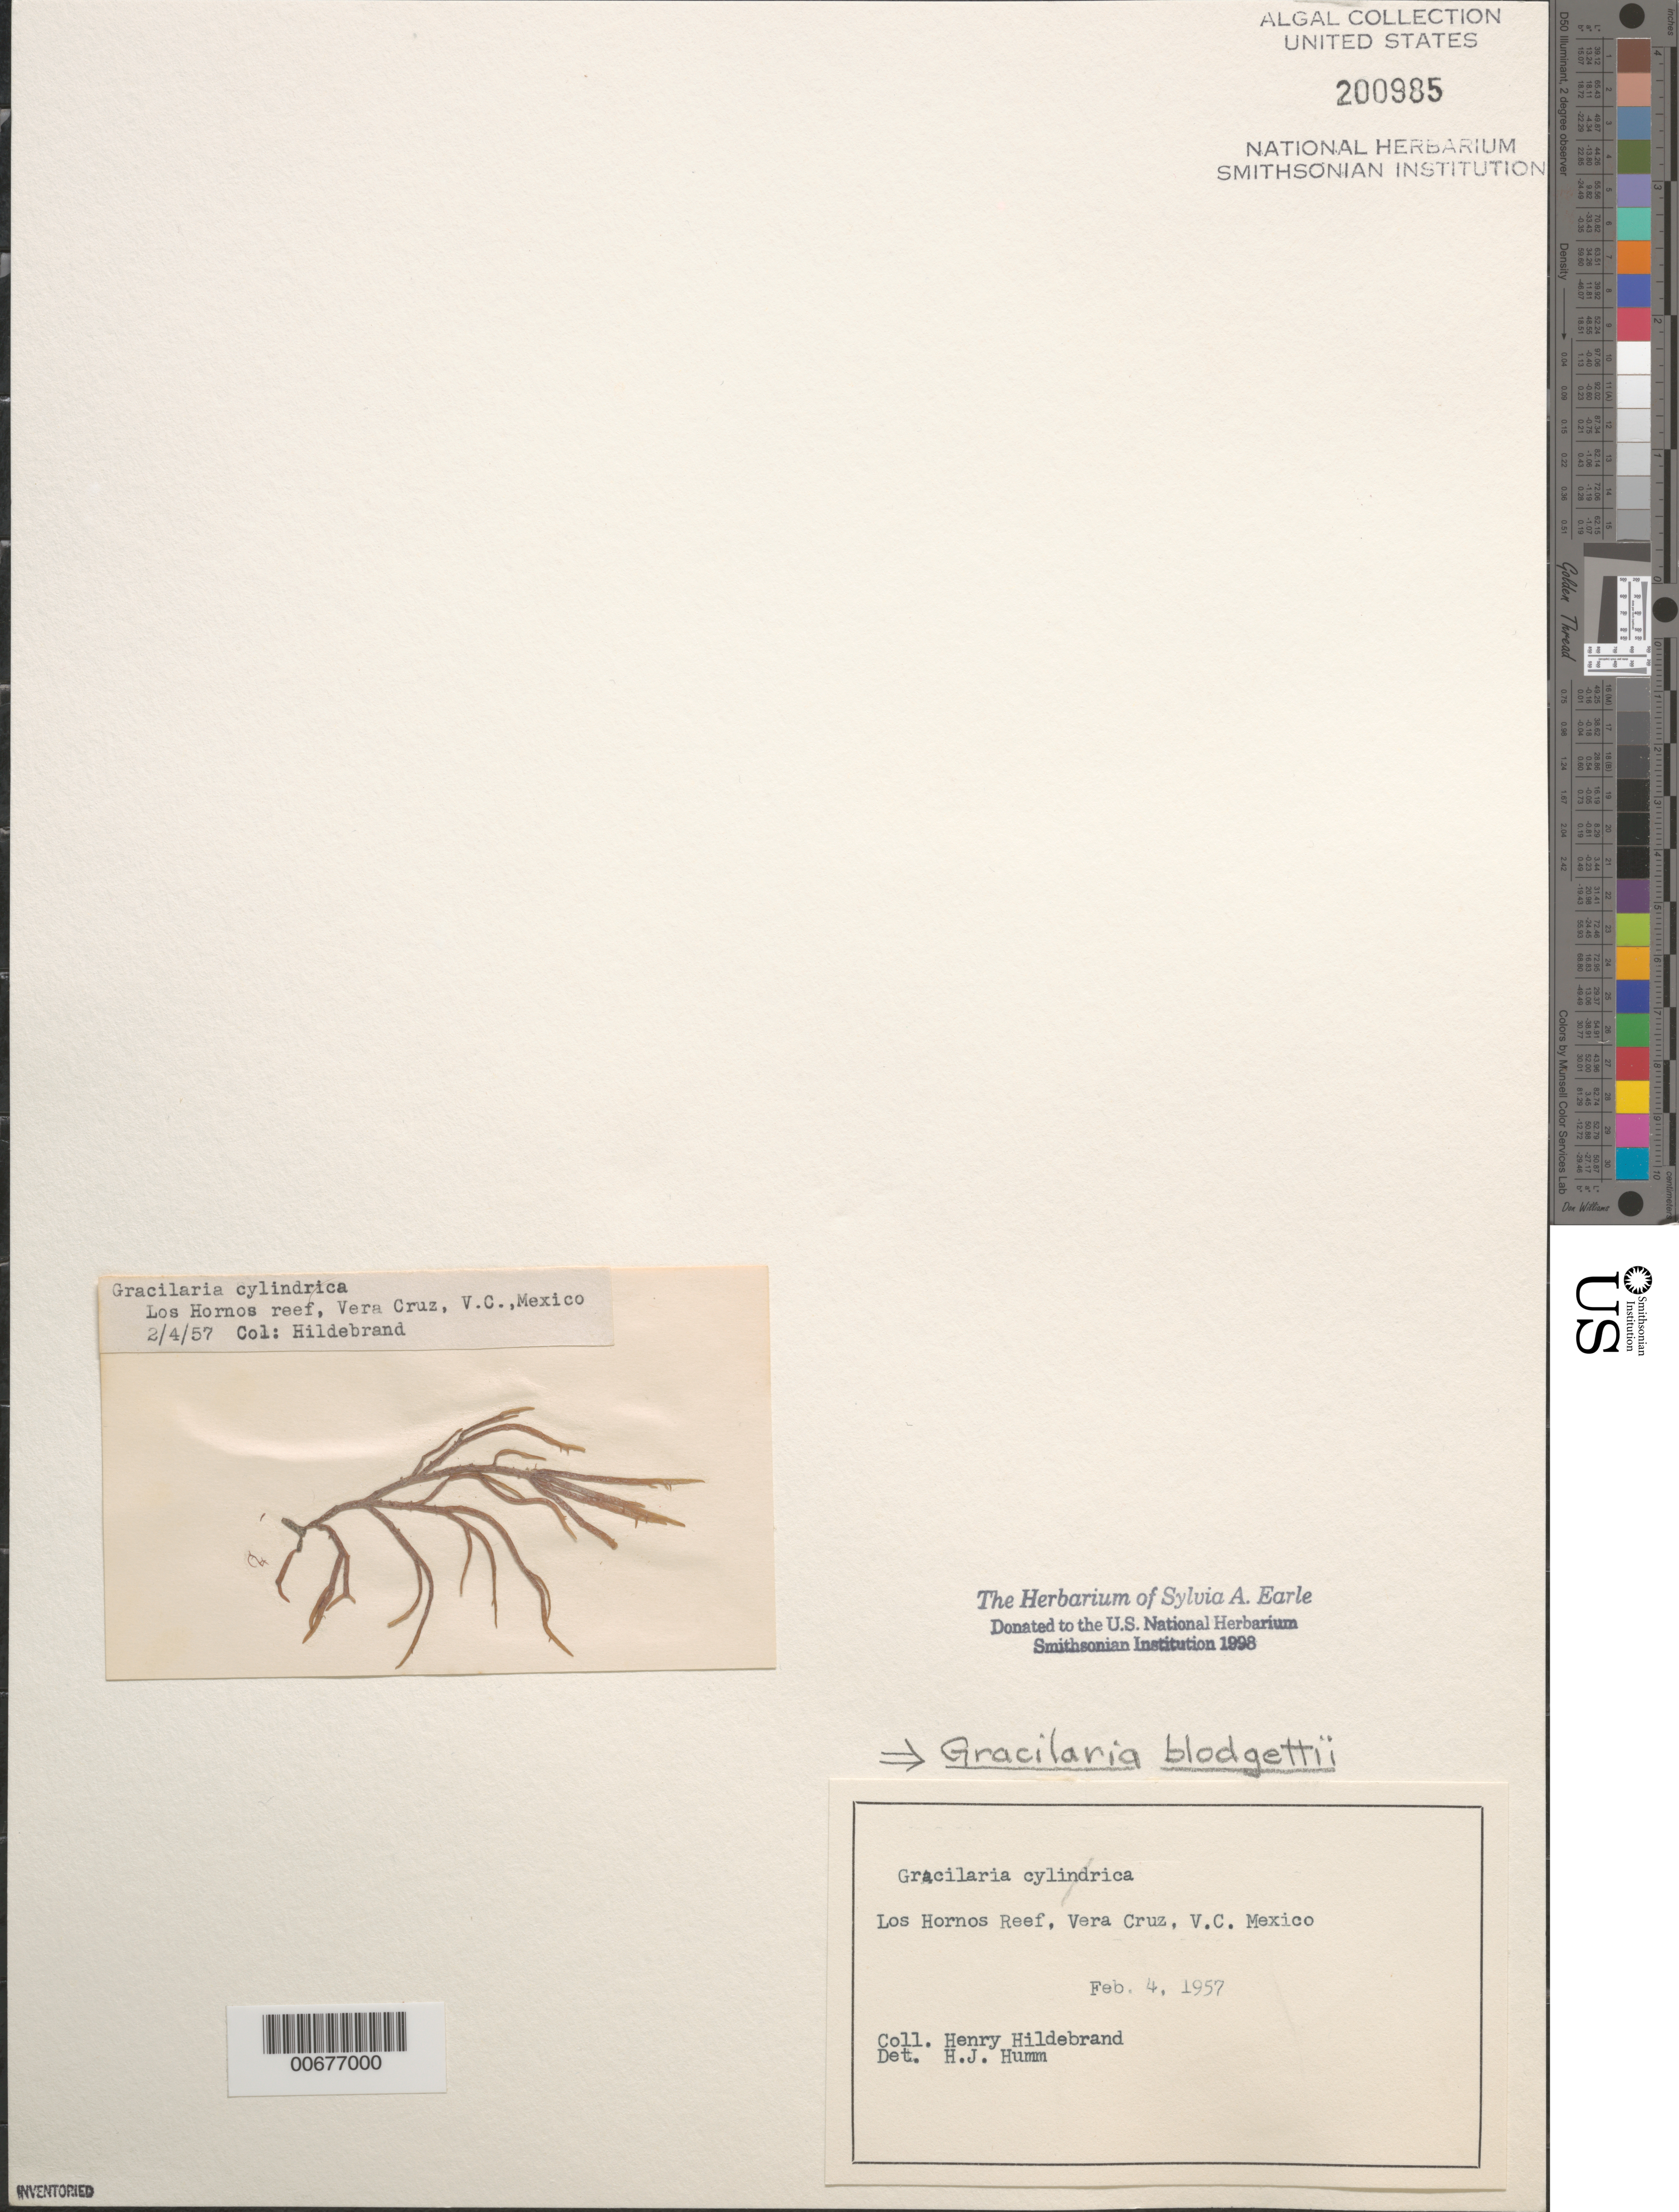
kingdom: Plantae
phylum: Rhodophyta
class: Florideophyceae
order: Gracilariales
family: Gracilariaceae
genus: Gracilaria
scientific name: Gracilaria blodgettii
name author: Harv.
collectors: H. Hildebrand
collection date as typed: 04 Feb 1957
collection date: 1957-02-04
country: Mexico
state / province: Veracruz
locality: Los Hornos Reef, Veracruz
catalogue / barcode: US 200985